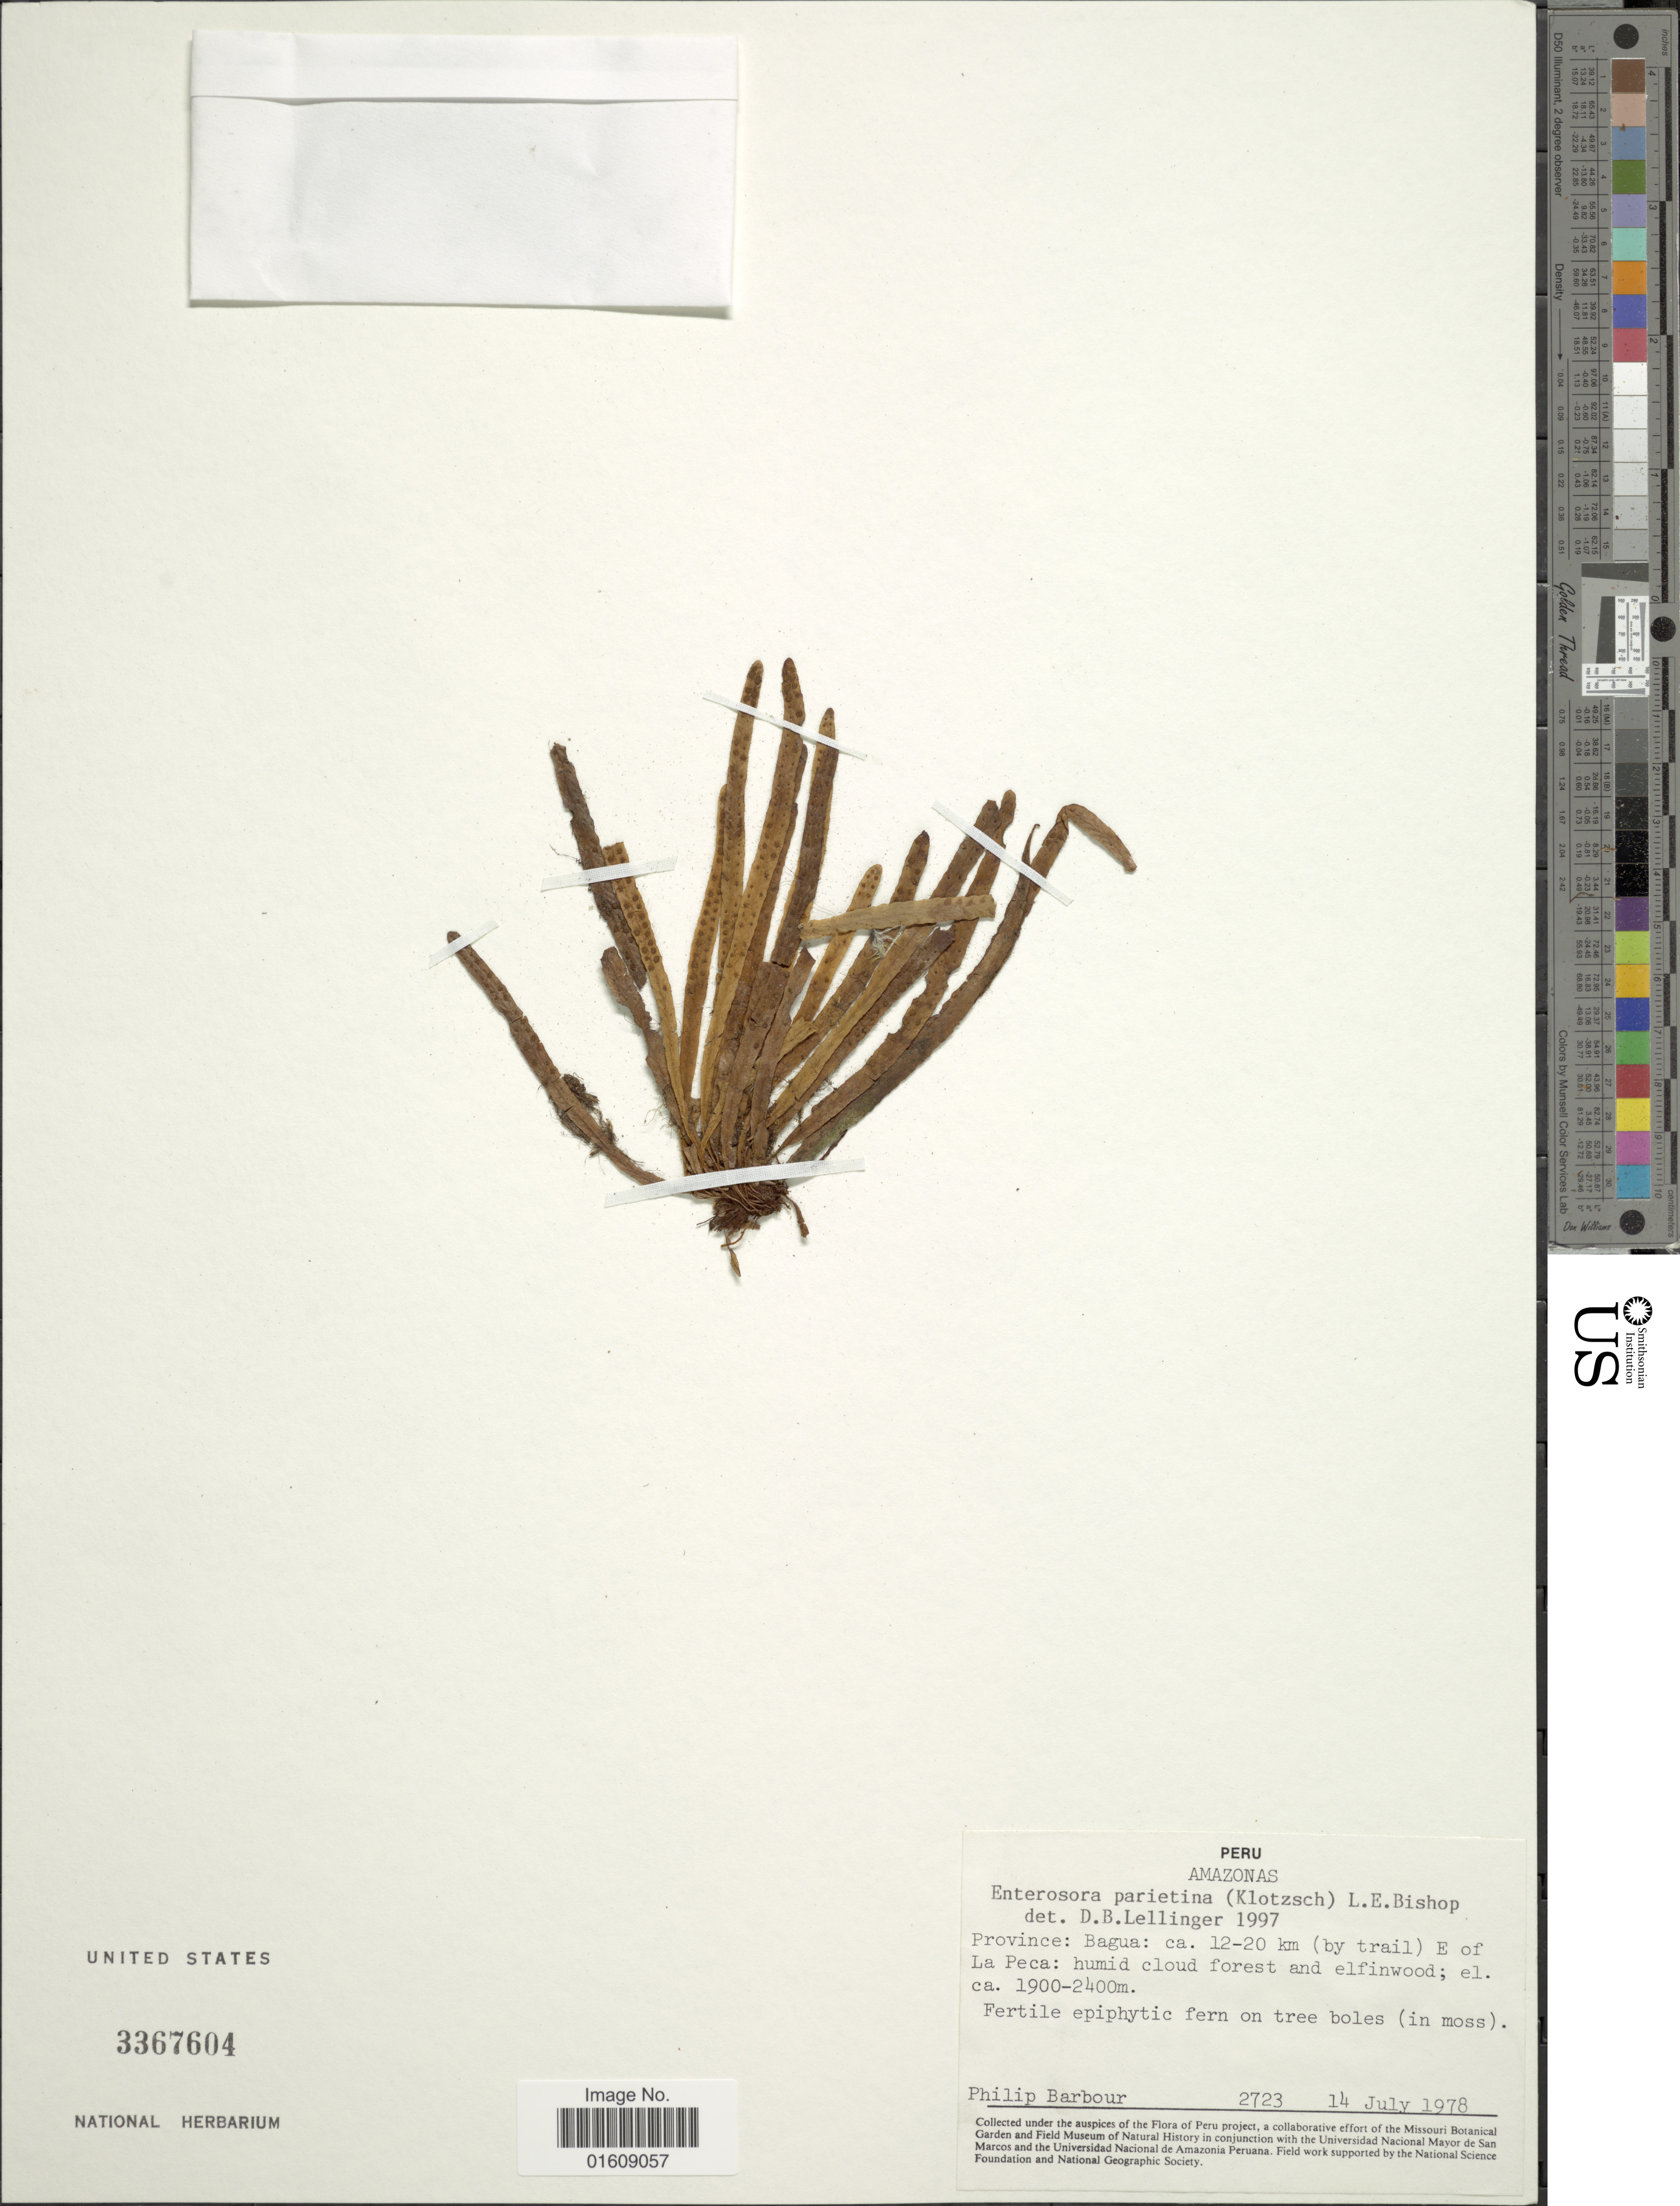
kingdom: Plantae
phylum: Tracheophyta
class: Polypodiopsida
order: Polypodiales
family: Polypodiaceae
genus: Enterosora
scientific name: Enterosora parietina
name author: (Klotzsch) L.E. Bishop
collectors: P. Barbour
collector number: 2723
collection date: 1978-07-14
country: Peru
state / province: Amazonas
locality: Peru, Amazonas, Province: Bagua: ca. 12-20 km (by trail) E of La Peca: humid cloud forest and elfinwood.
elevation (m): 1900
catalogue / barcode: US 3367604